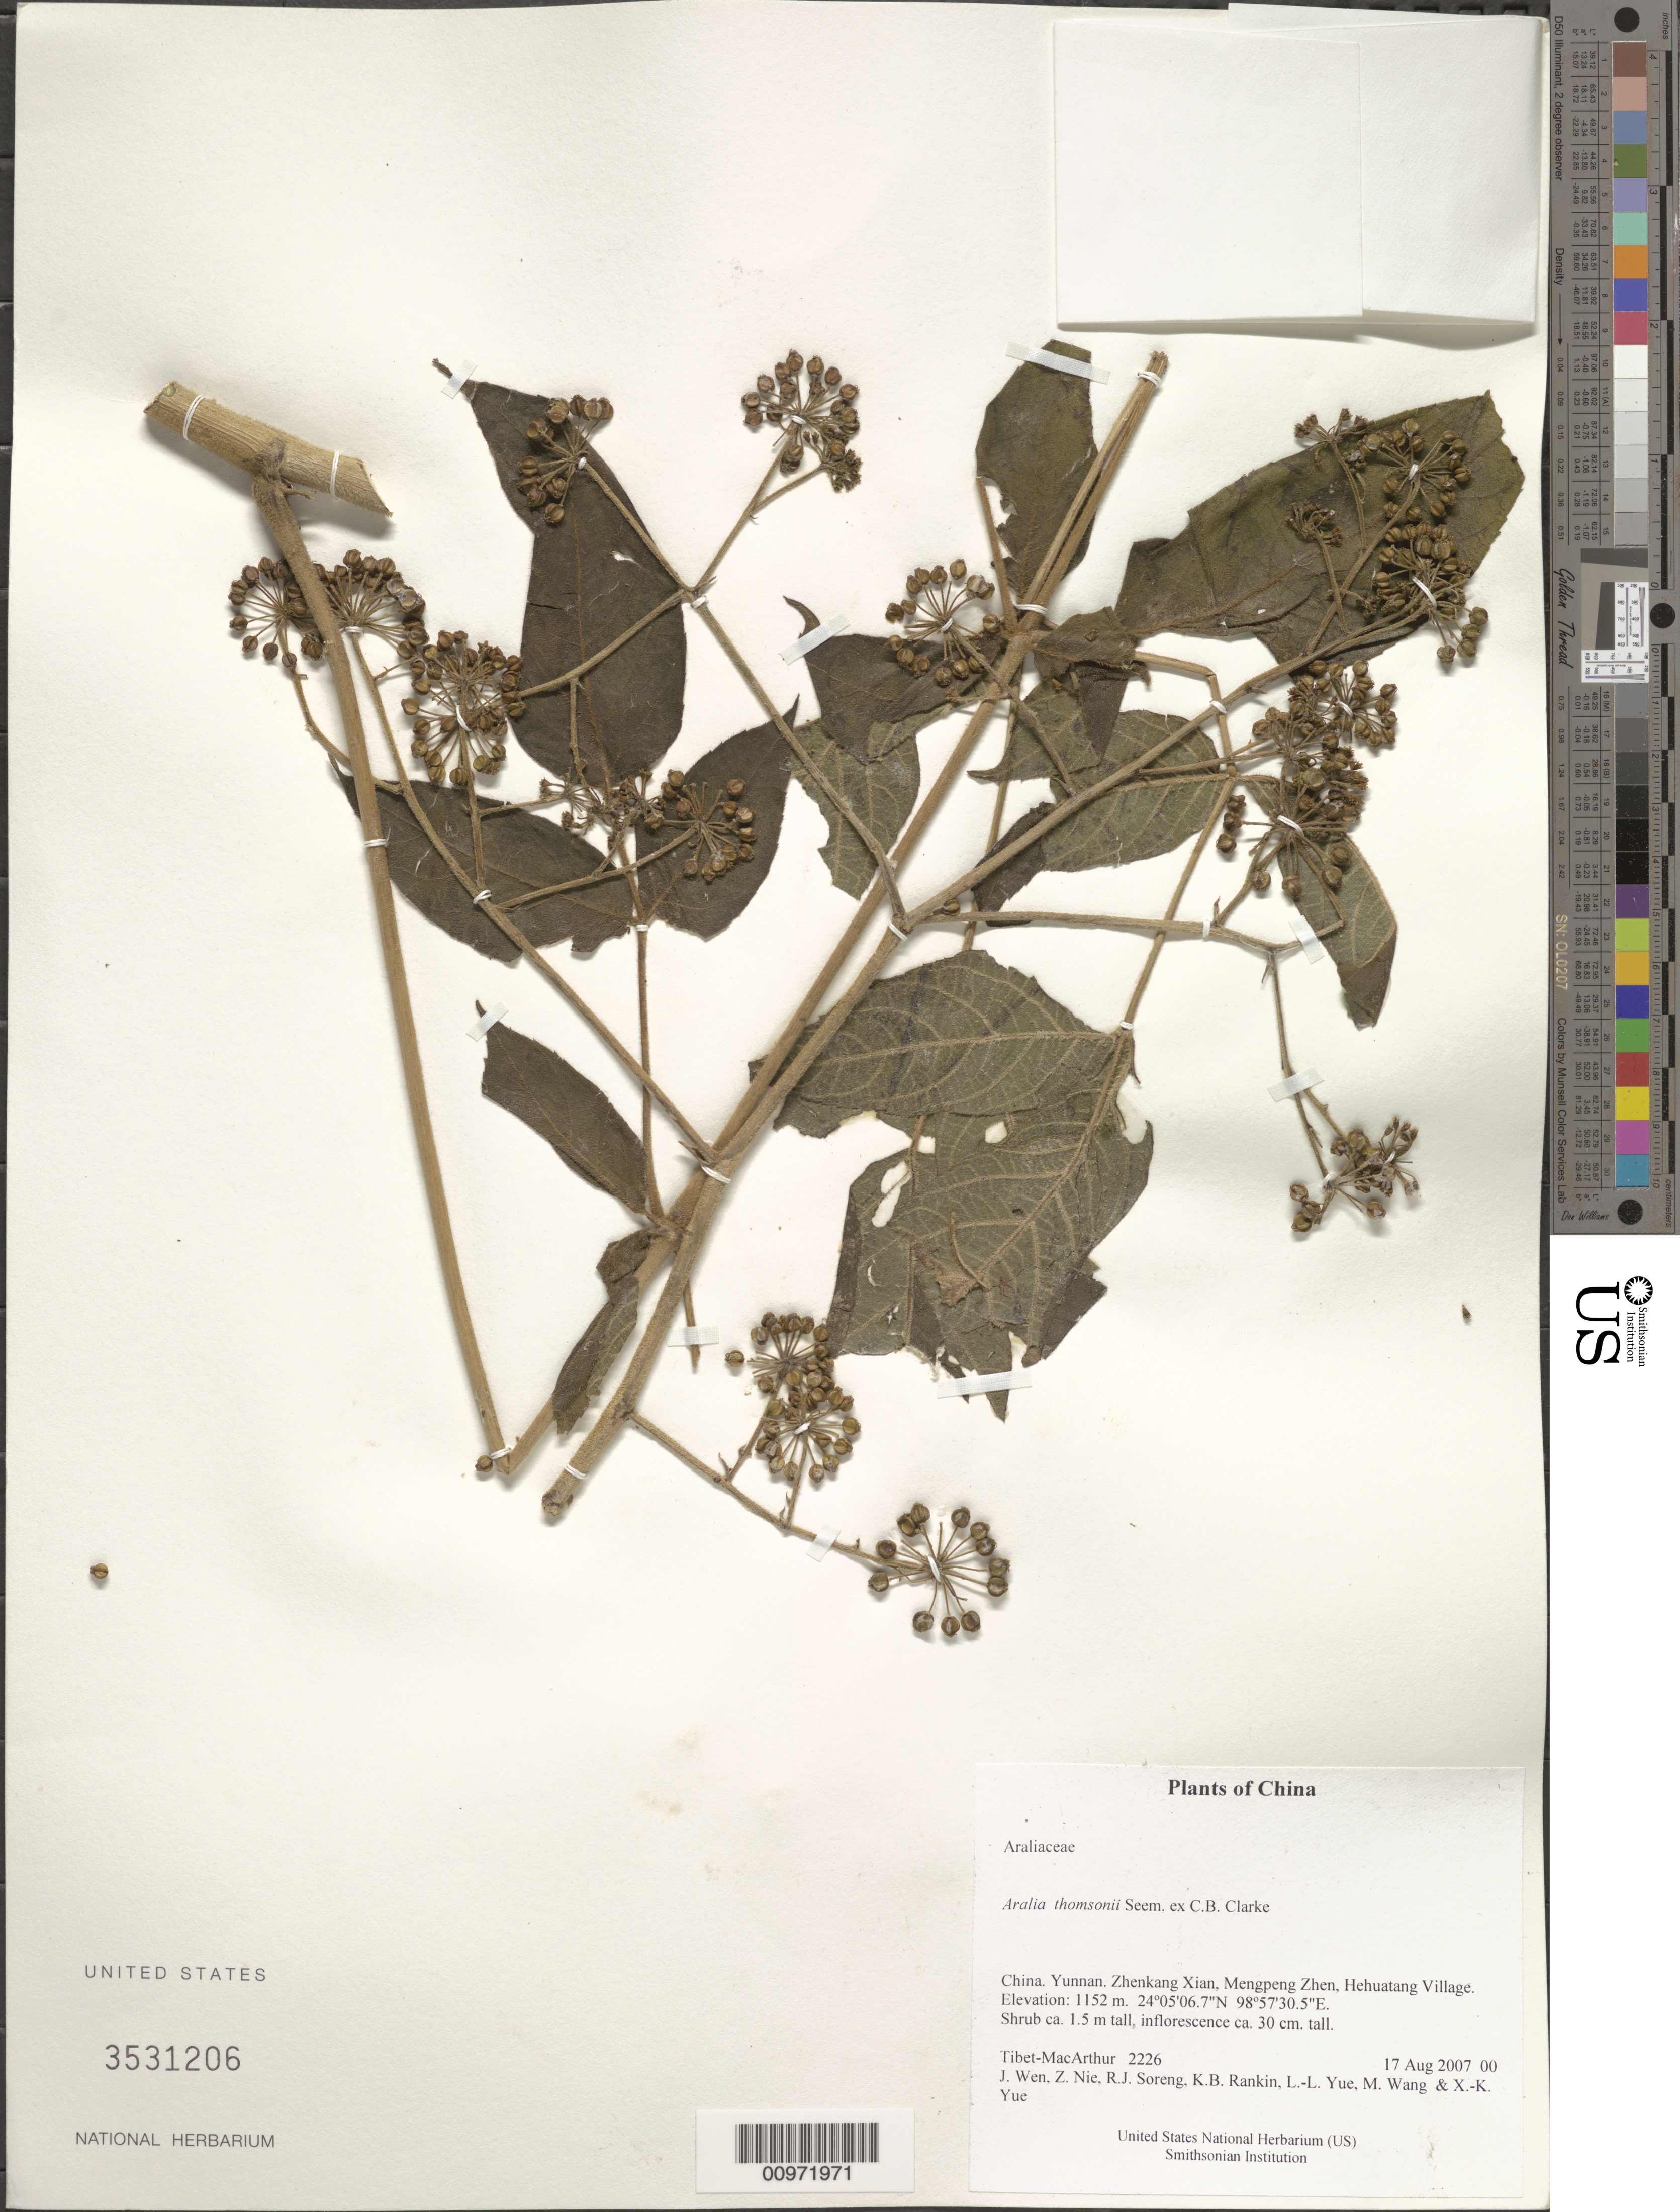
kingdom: Plantae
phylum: Tracheophyta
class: Magnoliopsida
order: Apiales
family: Araliaceae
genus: Aralia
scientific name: Aralia thomsonii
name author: Seem. ex C.B. Clarke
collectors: Tibet-MacArthur, J. Wen, Z. Nie, R. J. Soreng, K. Rankin, L. Yue, M. Wang & X. Yue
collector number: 2226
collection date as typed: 17 Aug 2007 00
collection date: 2007-08-17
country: China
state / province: Yunnan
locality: Zhenkang Xian, Mengpeng Zhen, Hehuatang Village.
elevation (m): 1152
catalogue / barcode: US 3531206